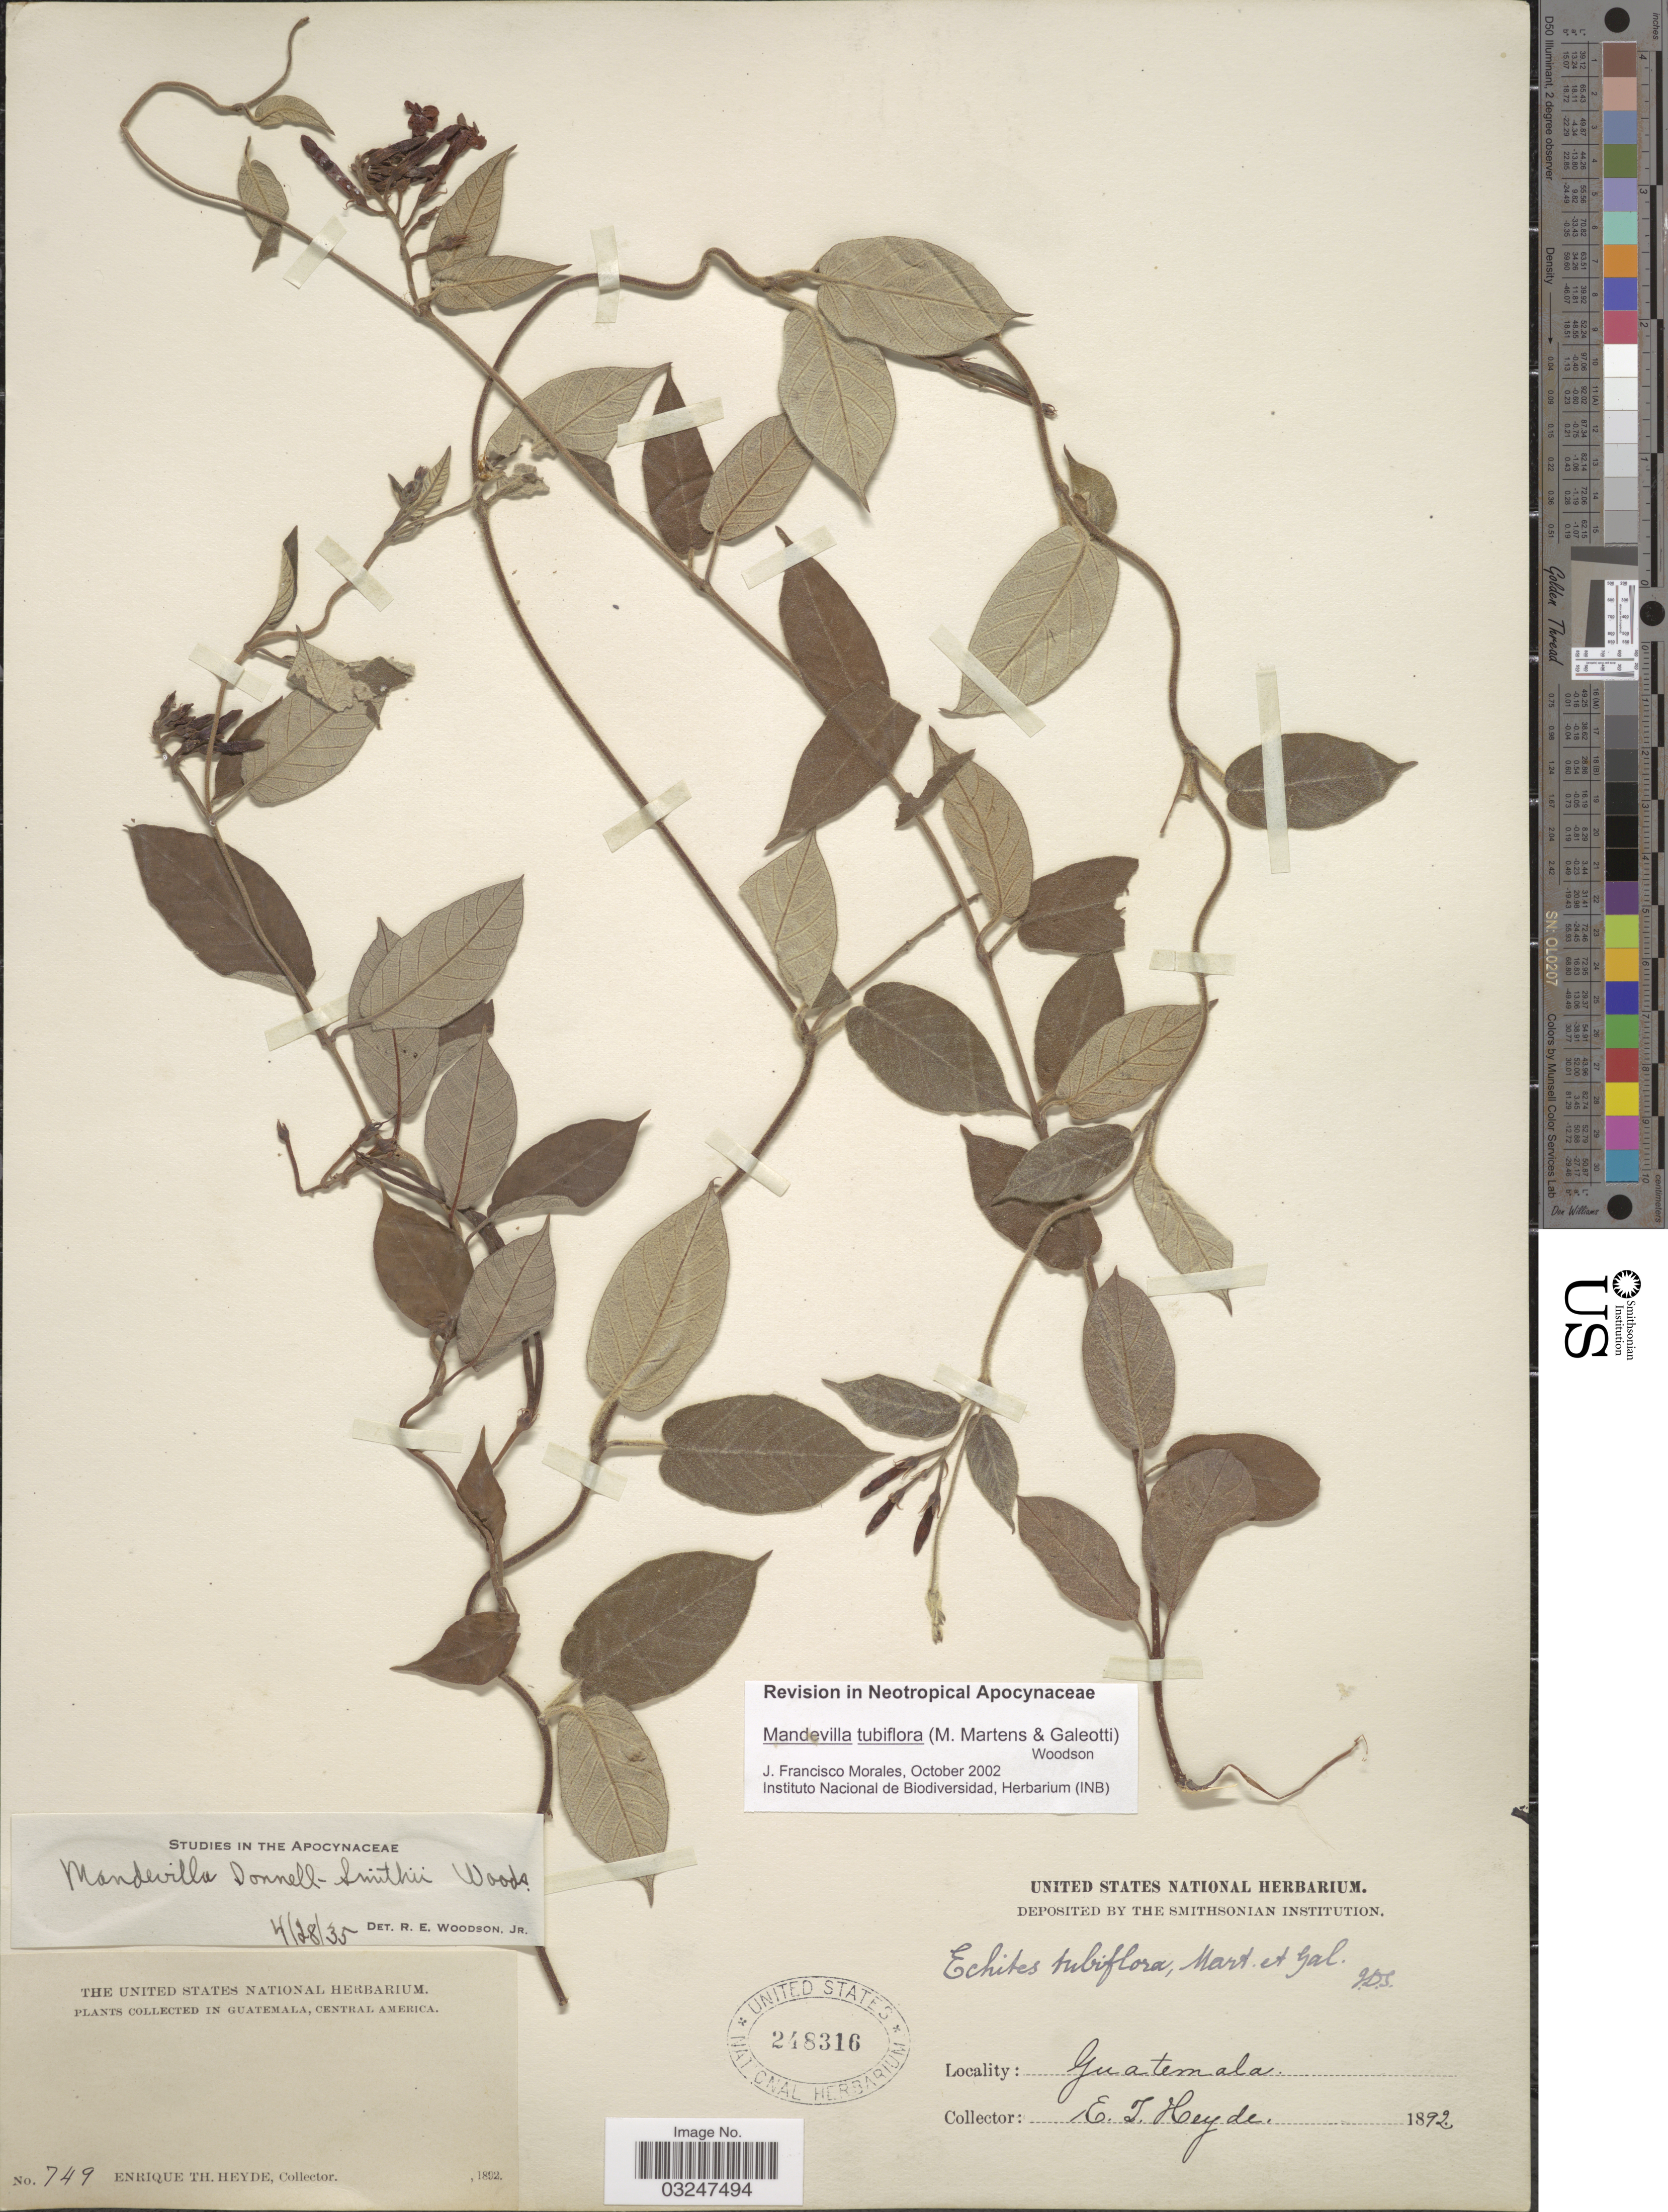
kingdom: Plantae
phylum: Tracheophyta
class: Magnoliopsida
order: Gentianales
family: Apocynaceae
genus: Mandevilla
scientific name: Mandevilla tubiflora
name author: (M. Martens & Galeotti) Woodson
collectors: E. T. Heyde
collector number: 749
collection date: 1892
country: Guatemala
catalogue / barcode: US 248316